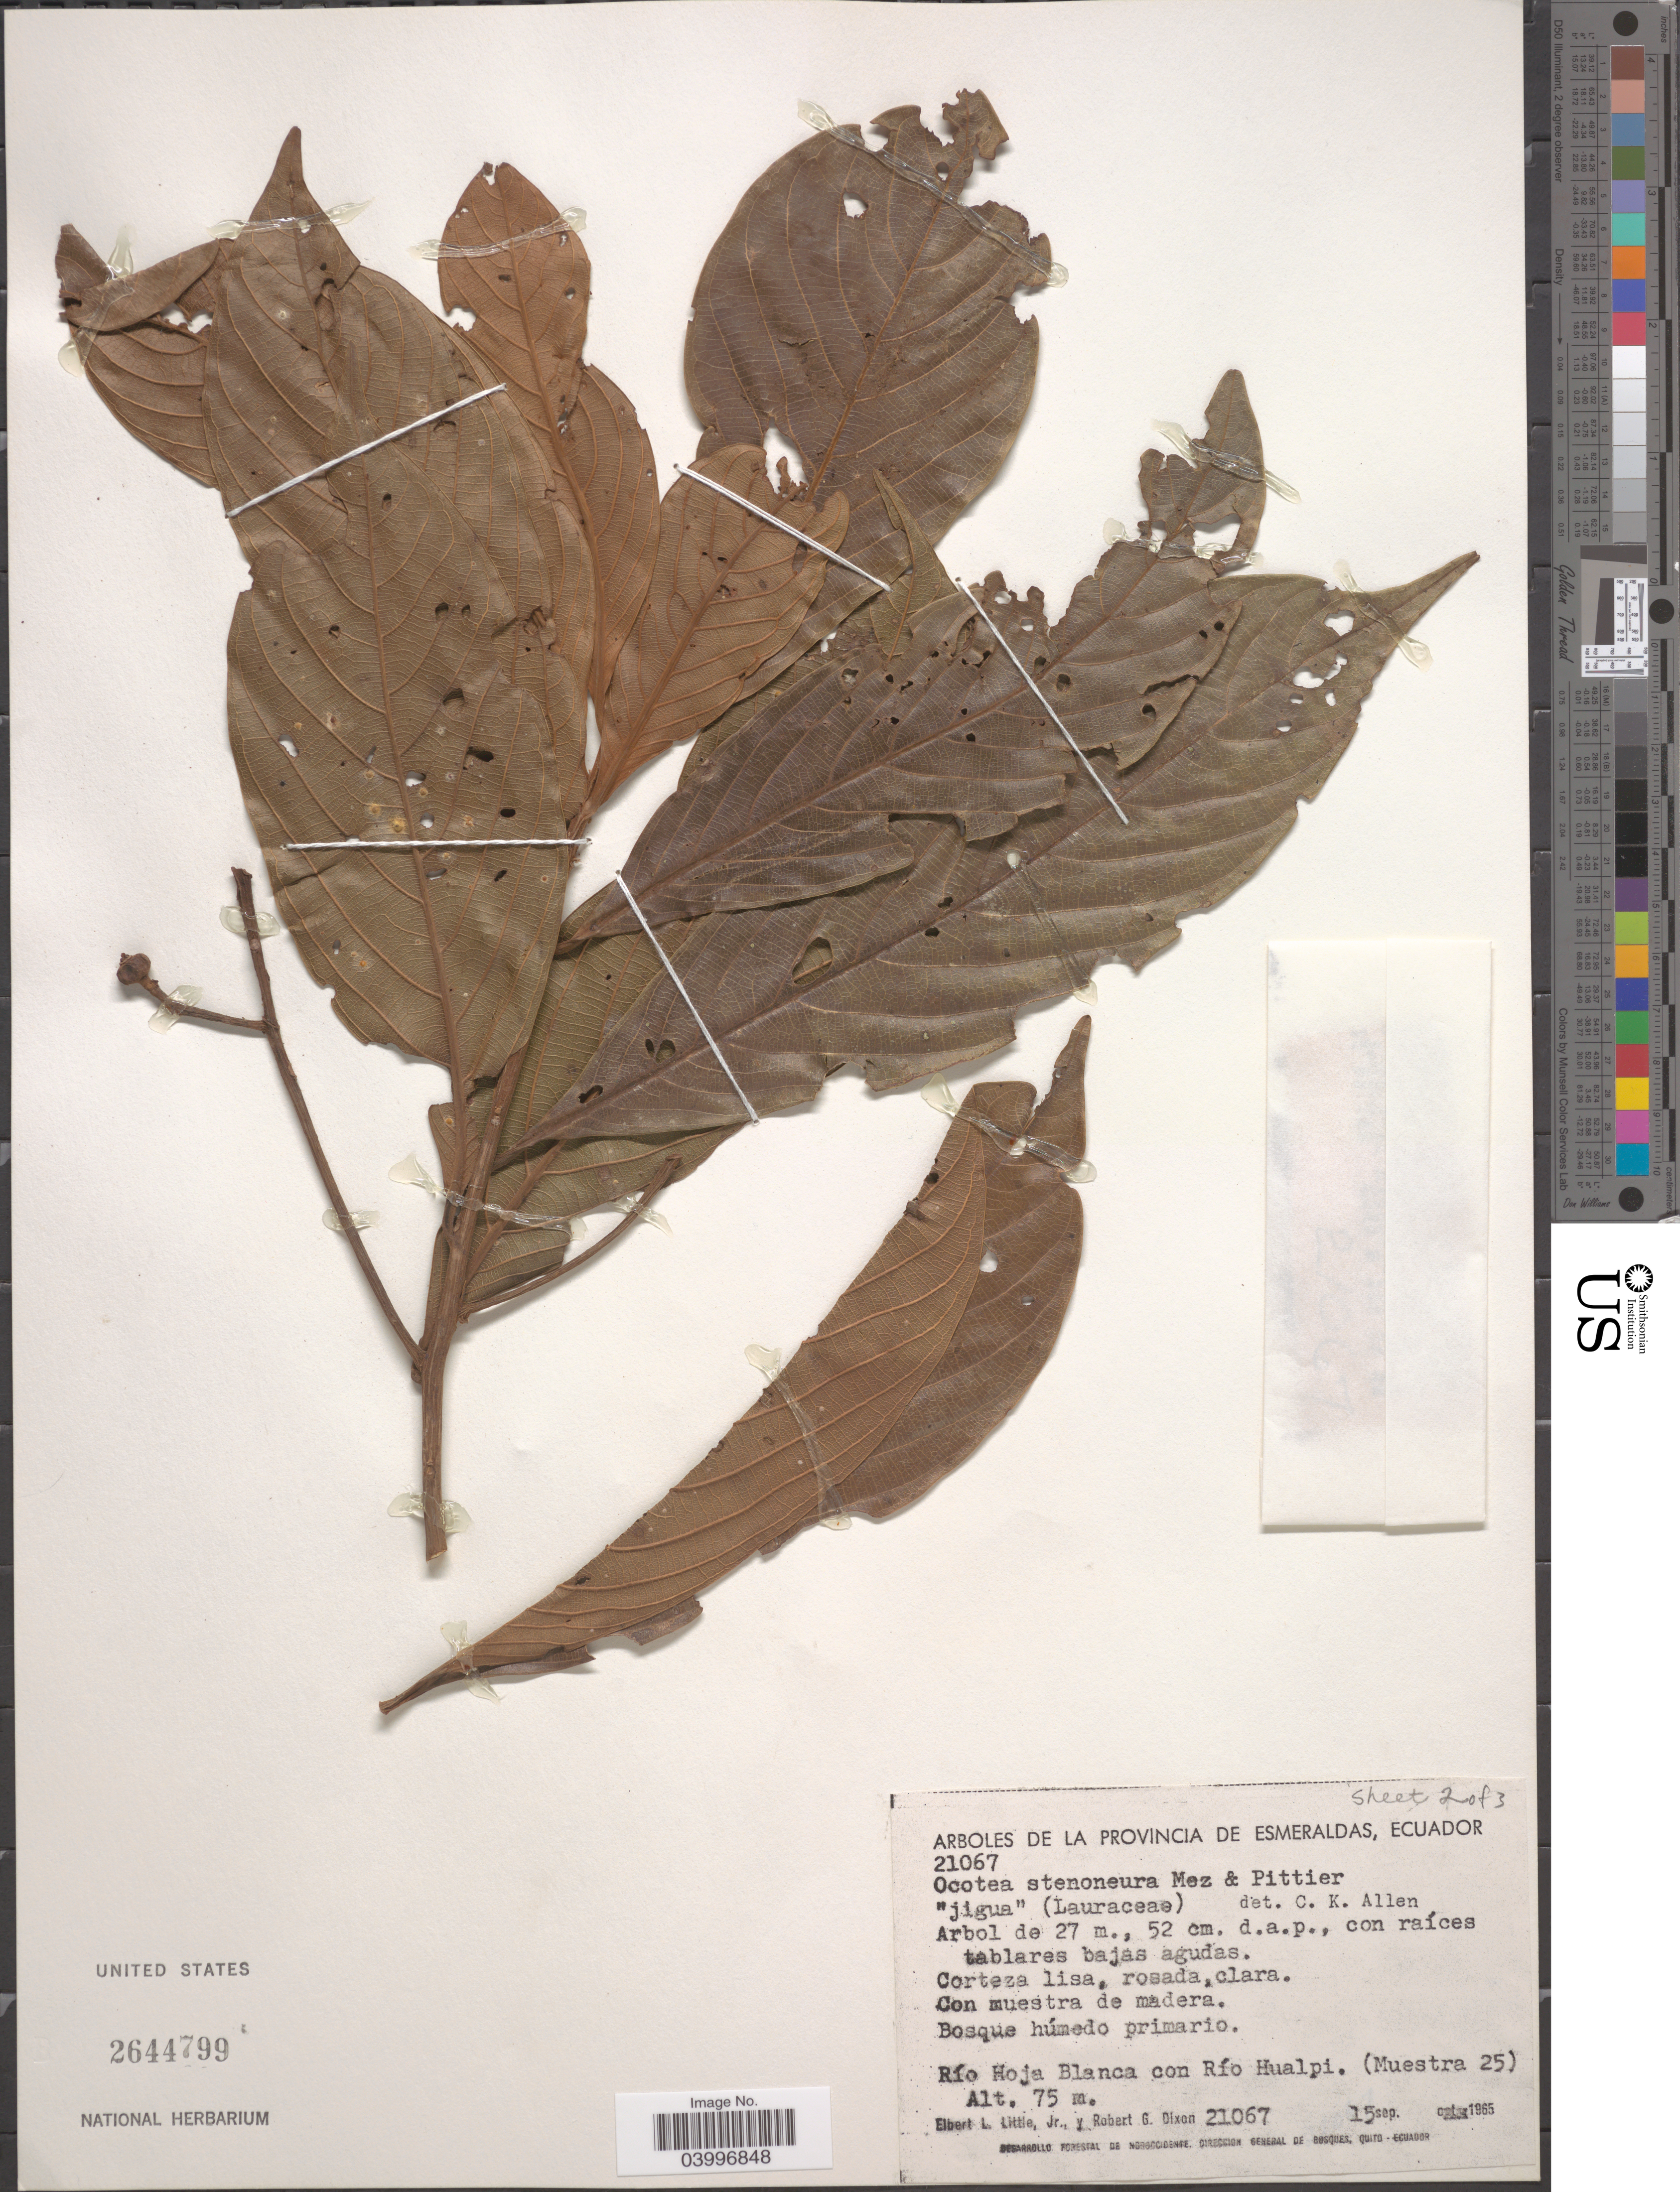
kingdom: Plantae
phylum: Tracheophyta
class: Magnoliopsida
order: Laurales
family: Lauraceae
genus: Ocotea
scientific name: Ocotea stenoneura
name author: Mez & Pittier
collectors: E. L. Little & R. G. Dixon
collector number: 21067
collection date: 1965-09-15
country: Ecuador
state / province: Esmeraldas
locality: Río Hoja Blanca con Río Hualpi. (Muestra 25).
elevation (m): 75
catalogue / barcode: US 2644799